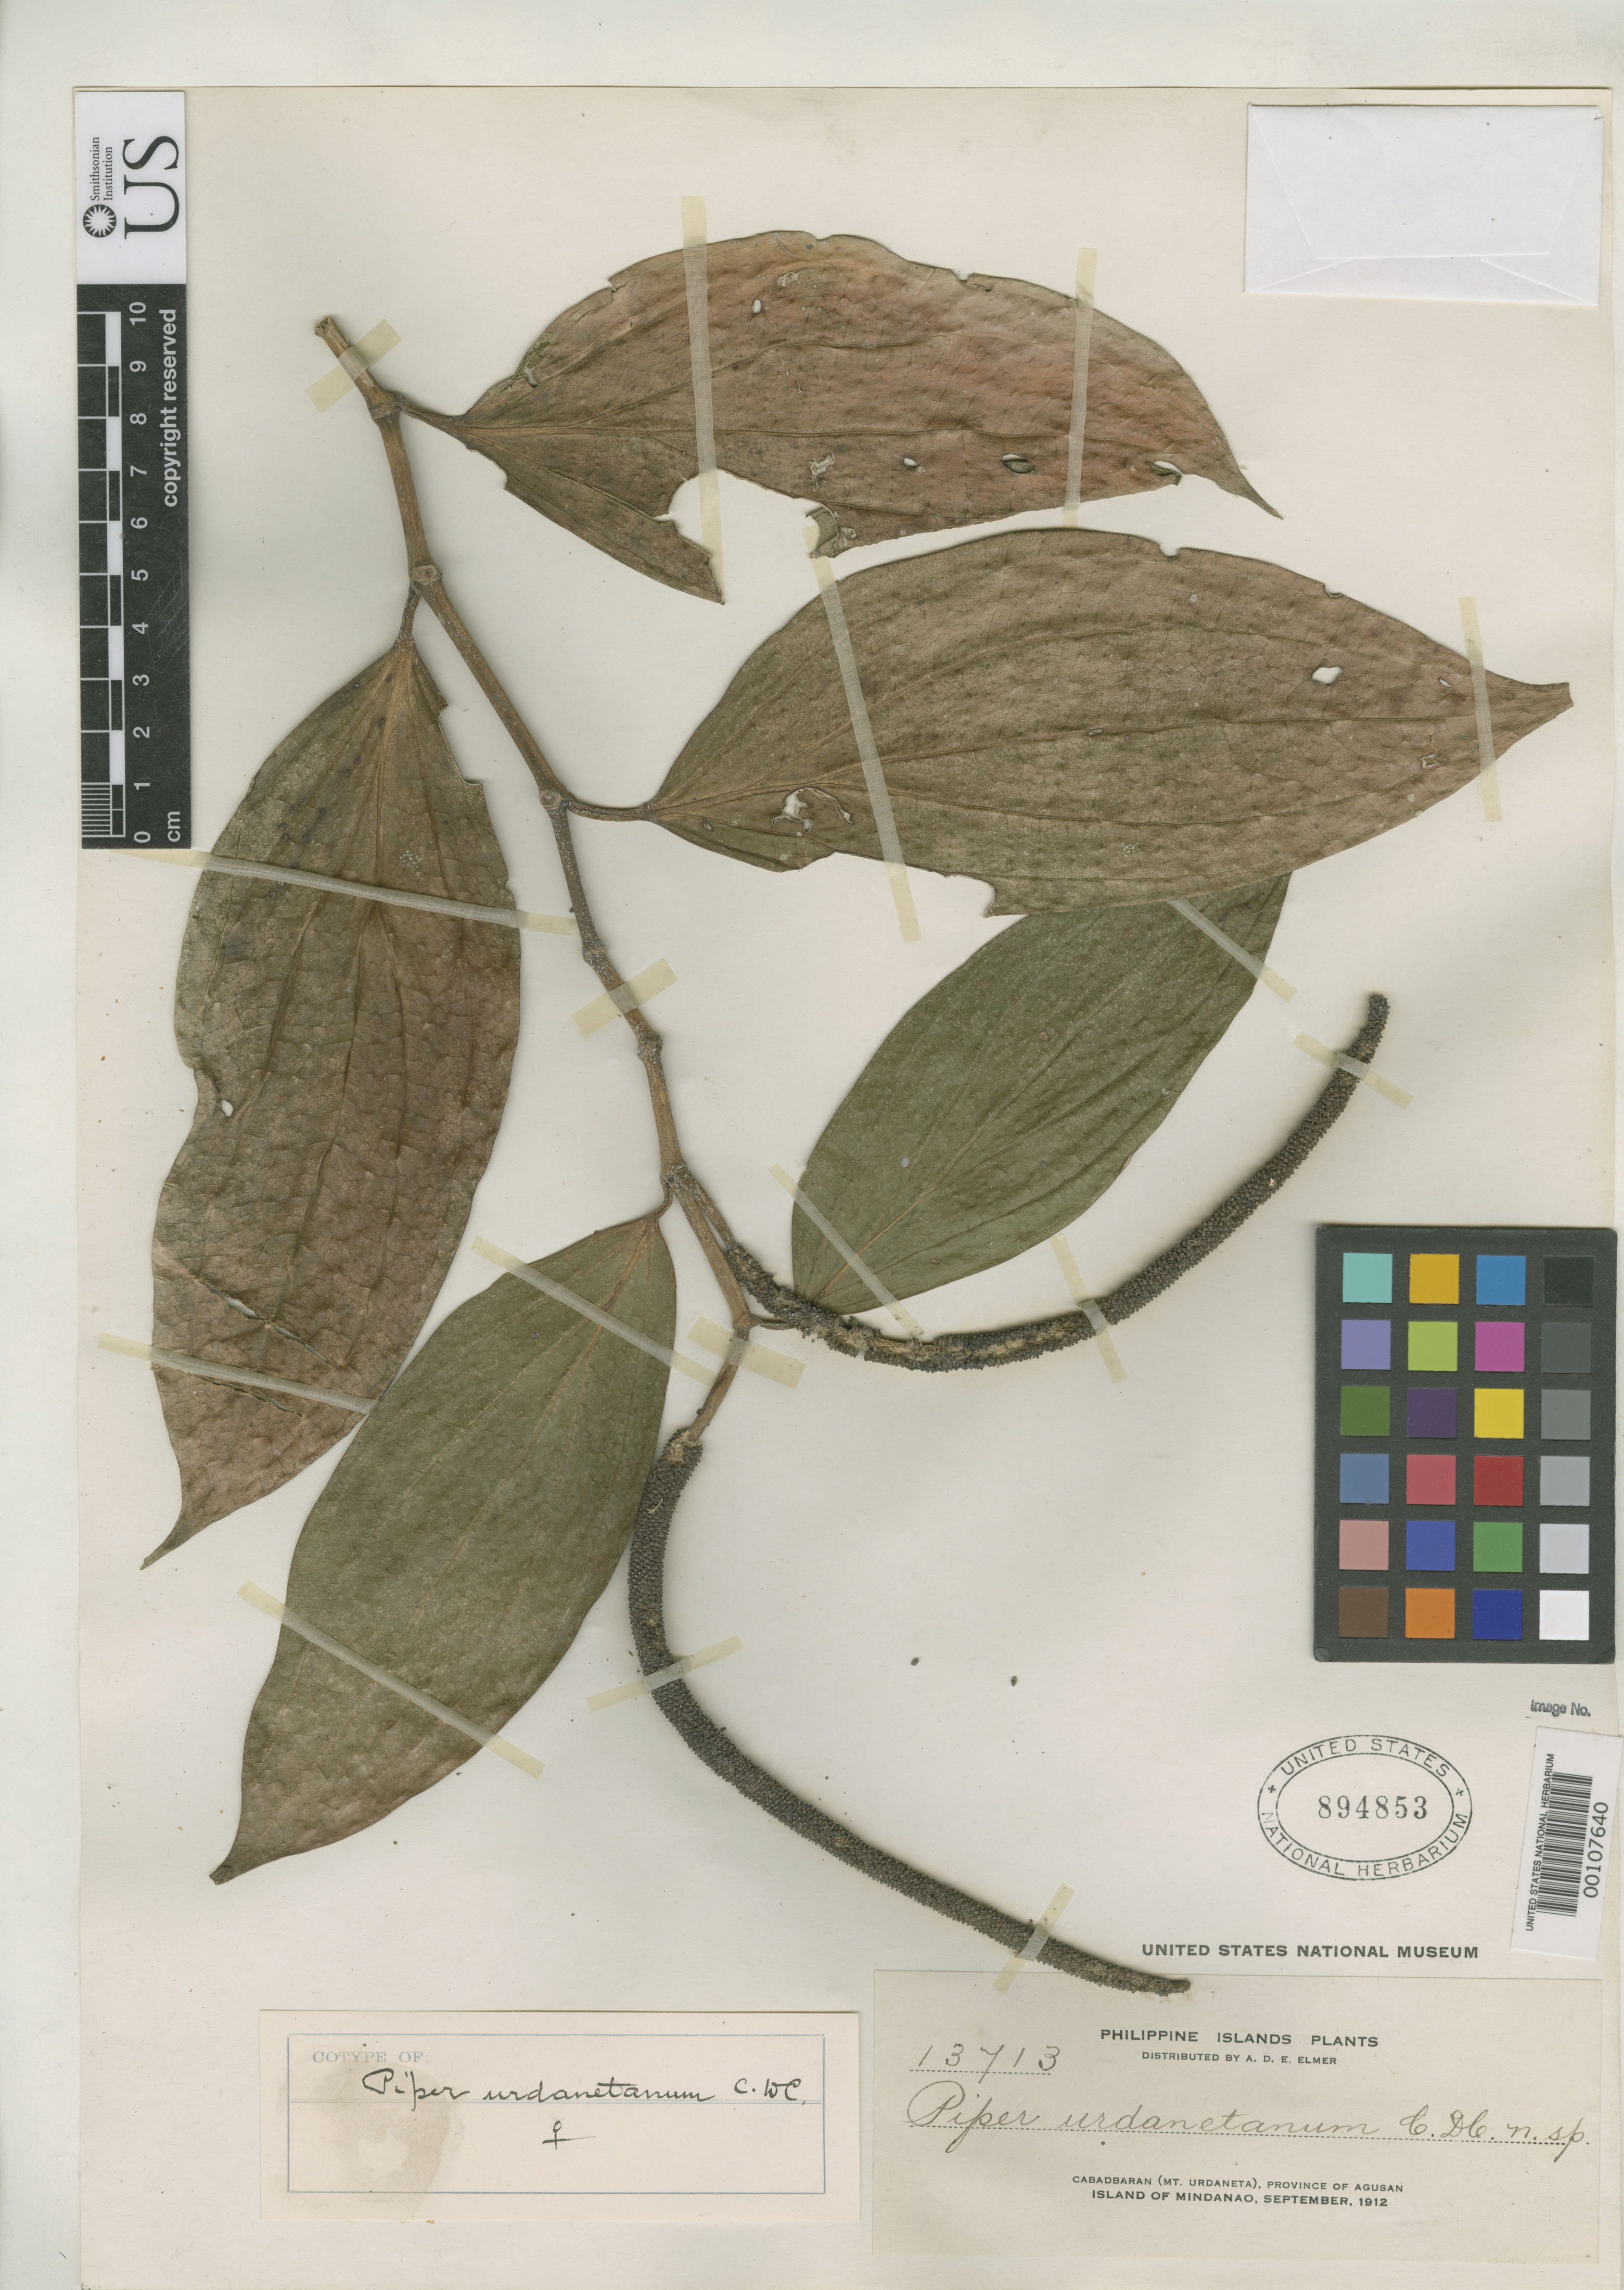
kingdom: Plantae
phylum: Tracheophyta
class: Magnoliopsida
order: Piperales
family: Piperaceae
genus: Piper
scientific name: Piper urdanetanum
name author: C. DC. in Elmer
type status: Isotype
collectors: A. D. E. Elmer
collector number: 13713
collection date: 1912-07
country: Philippines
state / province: Caraga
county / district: Agusan del Norte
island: Mindanao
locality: Cabadbaran (Mt. Urdaneta), province of Agusan, Island of Mindanao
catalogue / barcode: US 894853